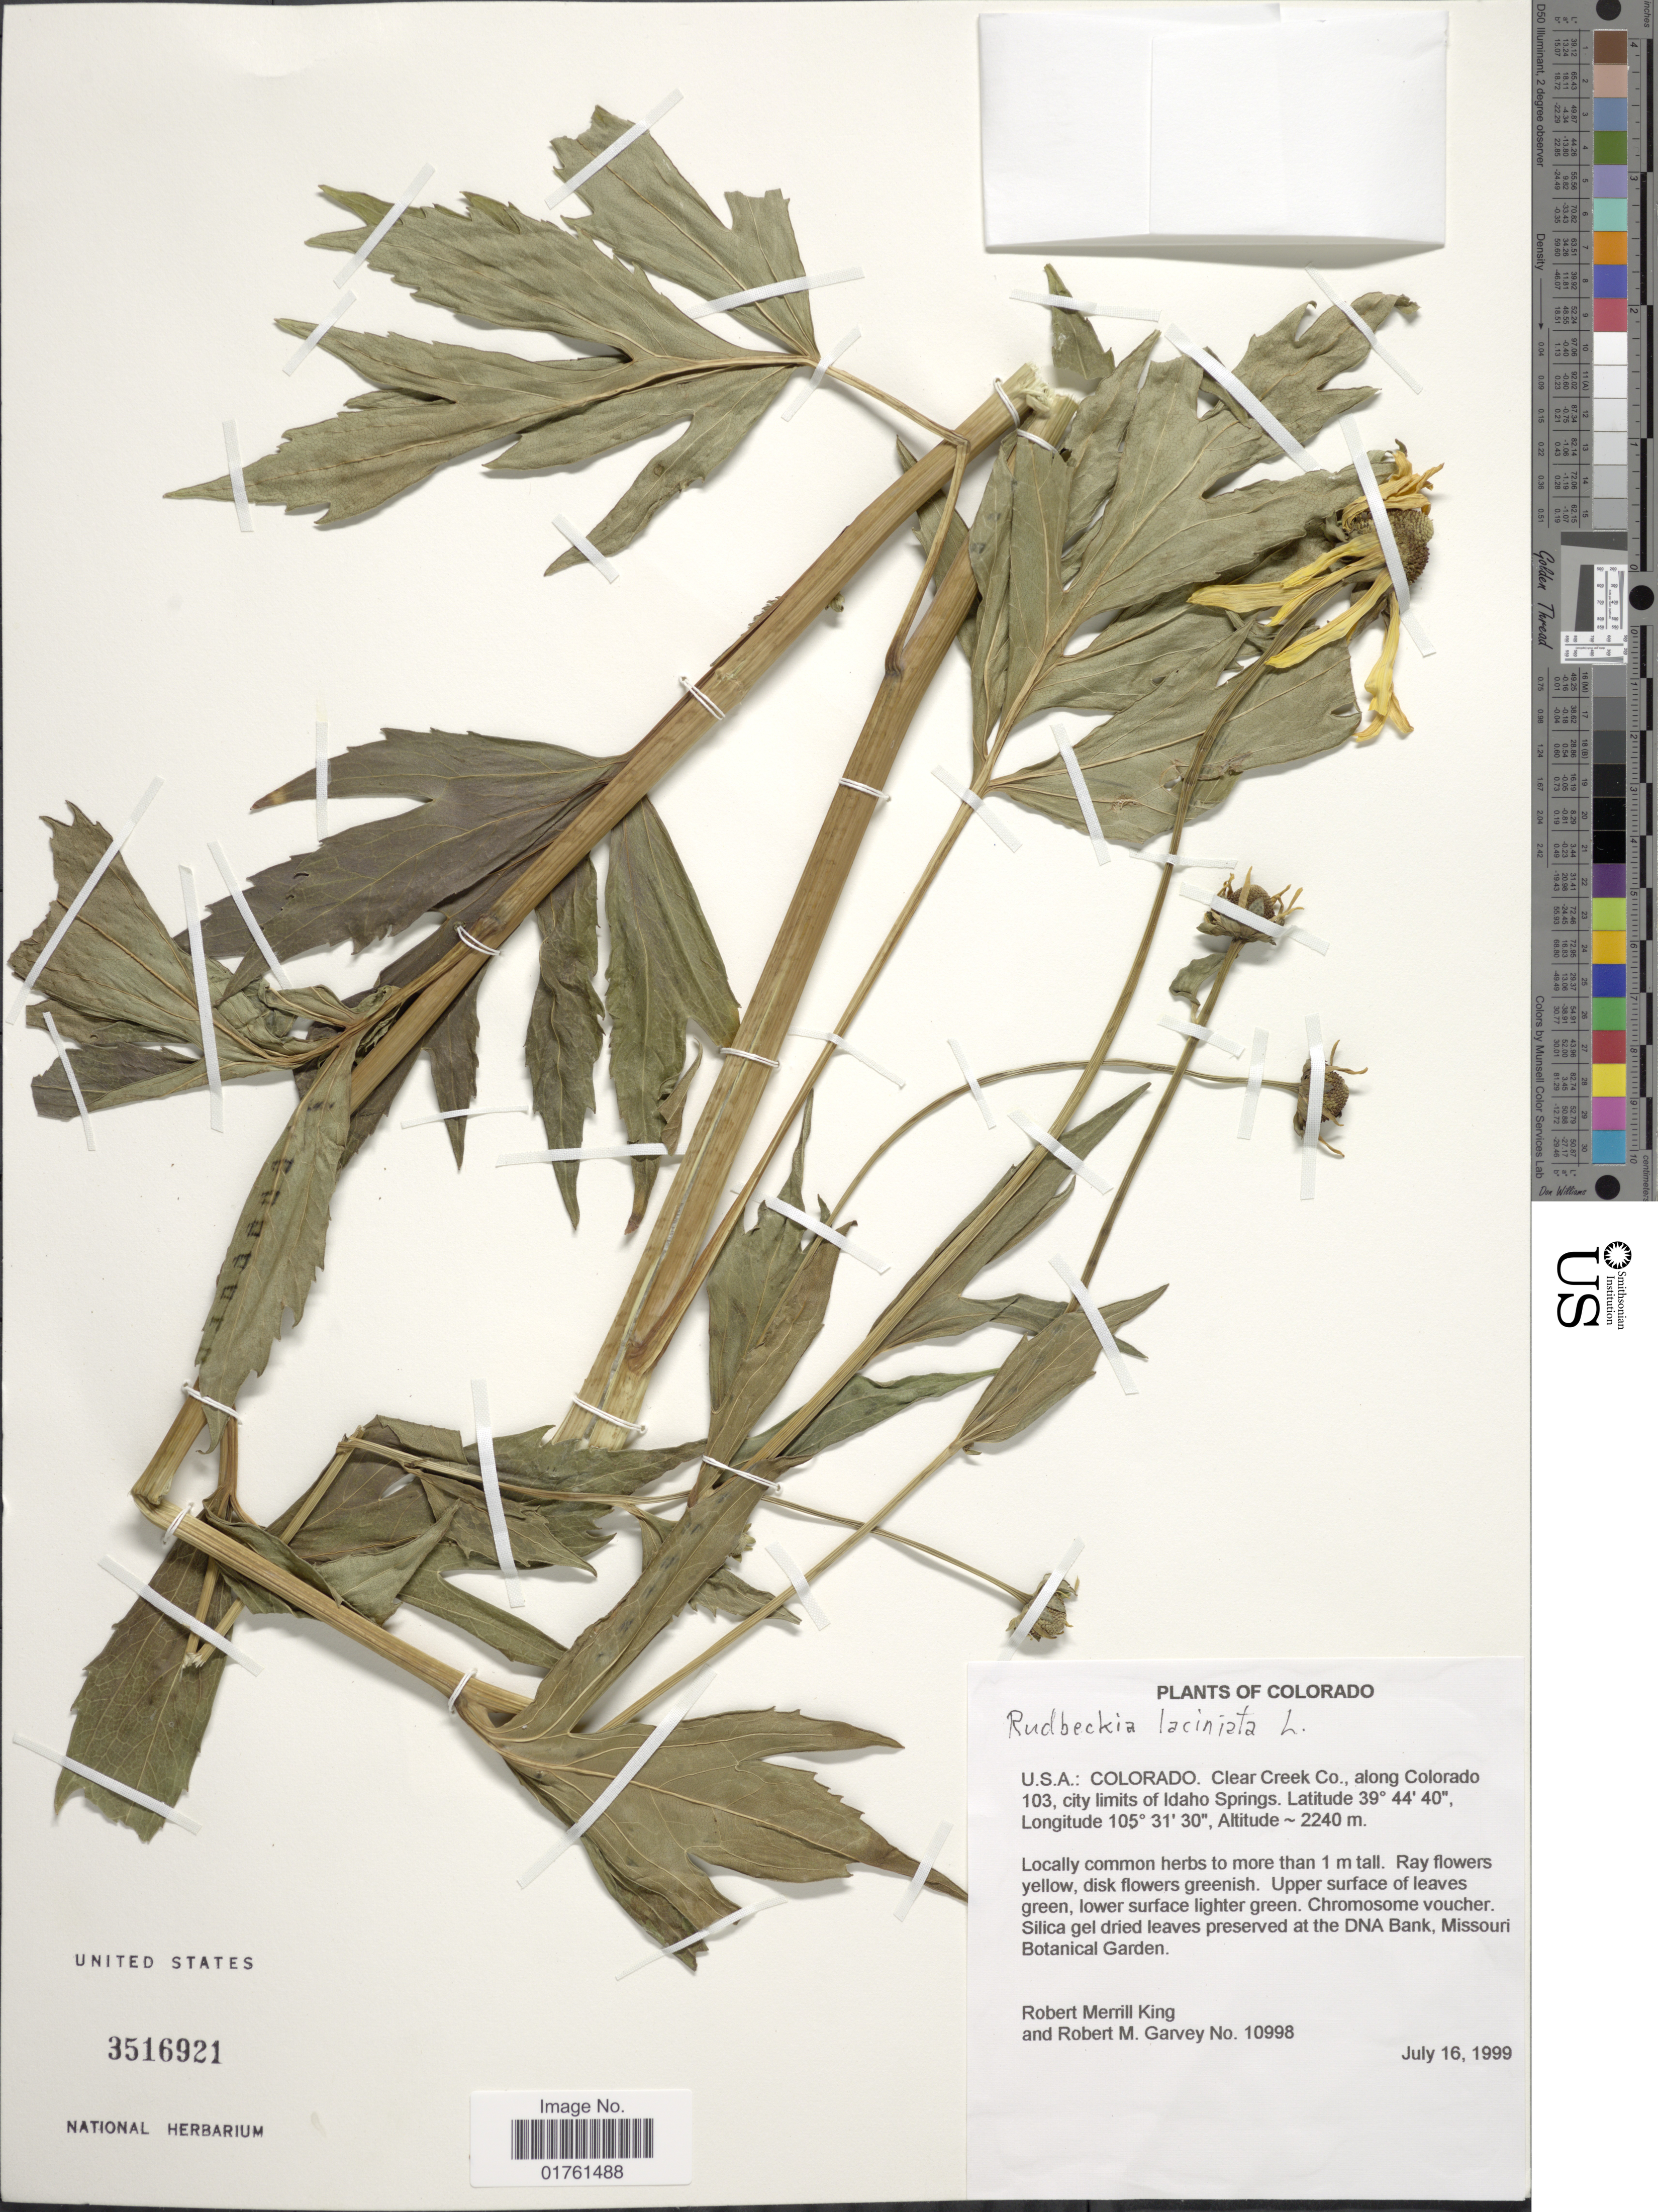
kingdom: Plantae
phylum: Tracheophyta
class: Magnoliopsida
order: Asterales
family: Asteraceae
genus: Rudbeckia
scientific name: Rudbeckia laciniata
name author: L.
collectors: R. M. King & R. Garvey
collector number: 10998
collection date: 1999-07-16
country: United States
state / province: Colorado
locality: Clear Creek Co., along Colorado 103, city limits of Idaho Springs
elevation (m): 2240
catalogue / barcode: US 3516921